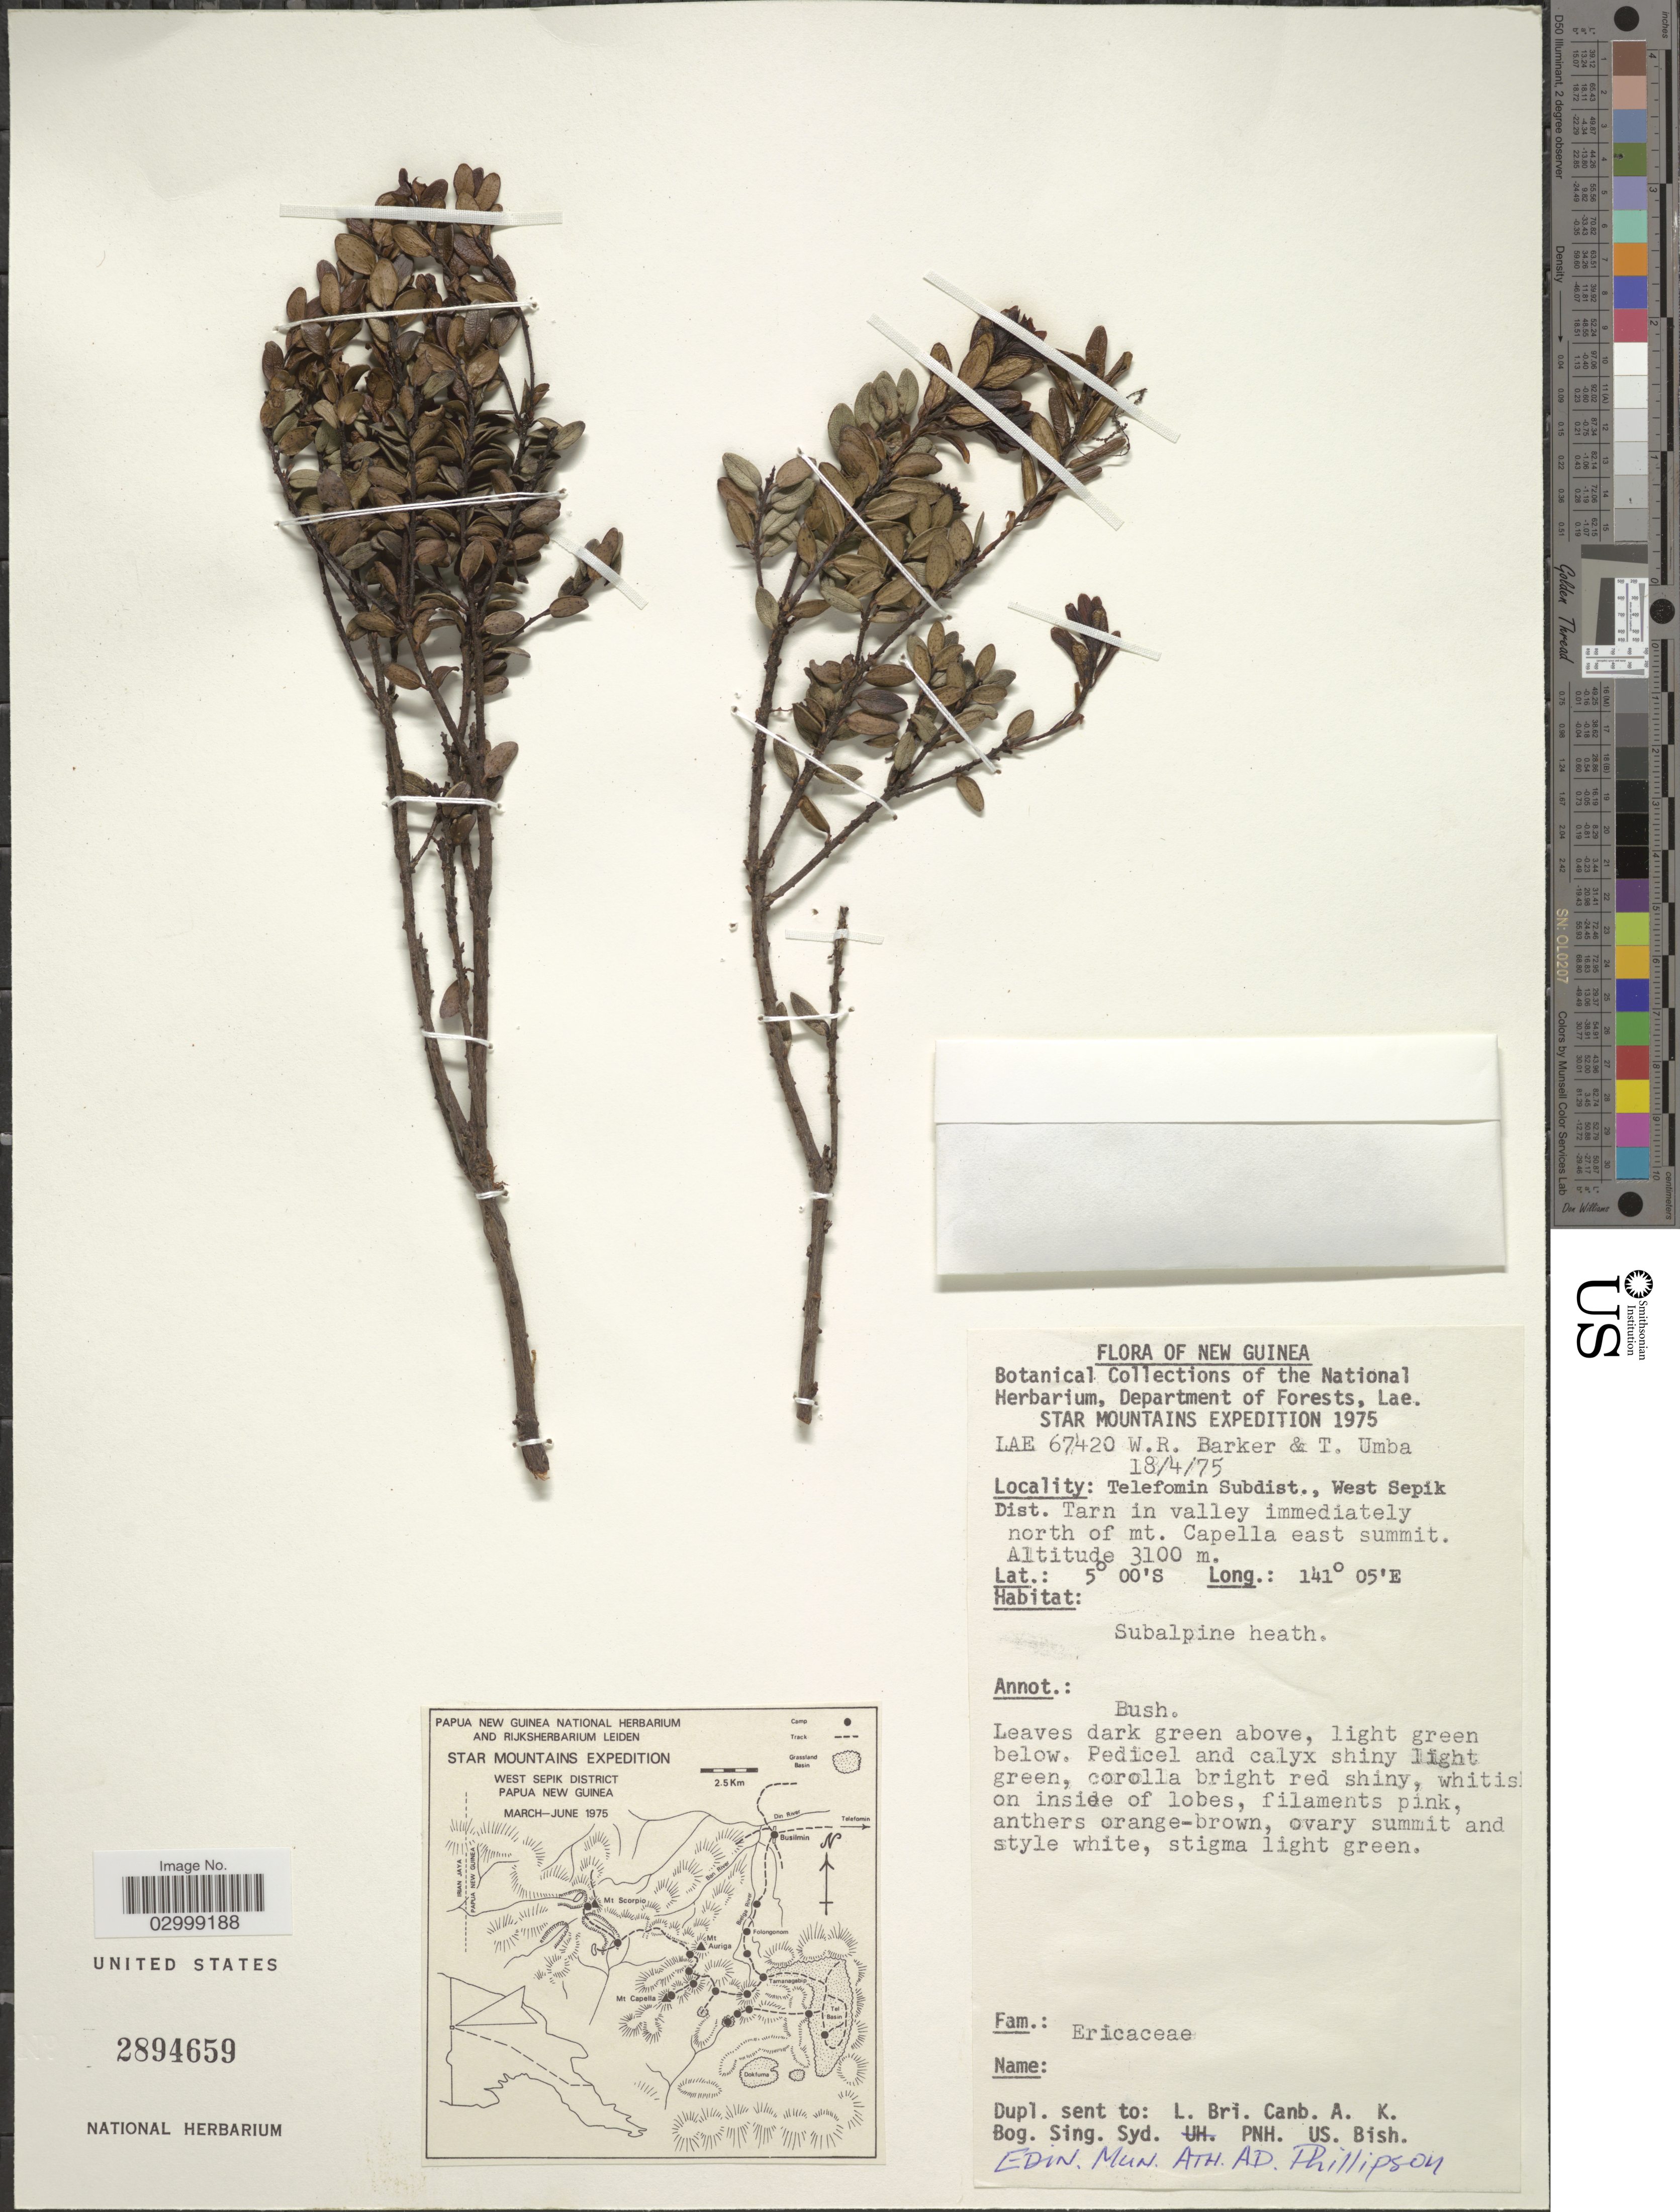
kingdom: Plantae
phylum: Tracheophyta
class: Magnoliopsida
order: Ericales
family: Ericaceae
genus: Vaccinium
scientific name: Vaccinium sp.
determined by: Tamayo, Maverick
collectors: W. R. Barker & T. Umba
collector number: LAE 67420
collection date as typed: Transcribed d/m/y: 18/4/75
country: Papua New Guinea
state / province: Sandaun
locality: New Guinea, Telefomin Subdist., West Sepik Dist., Tarn in valley immediately north of mt. Capella east summit.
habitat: Subalpine heath.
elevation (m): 3100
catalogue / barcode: US 2894659